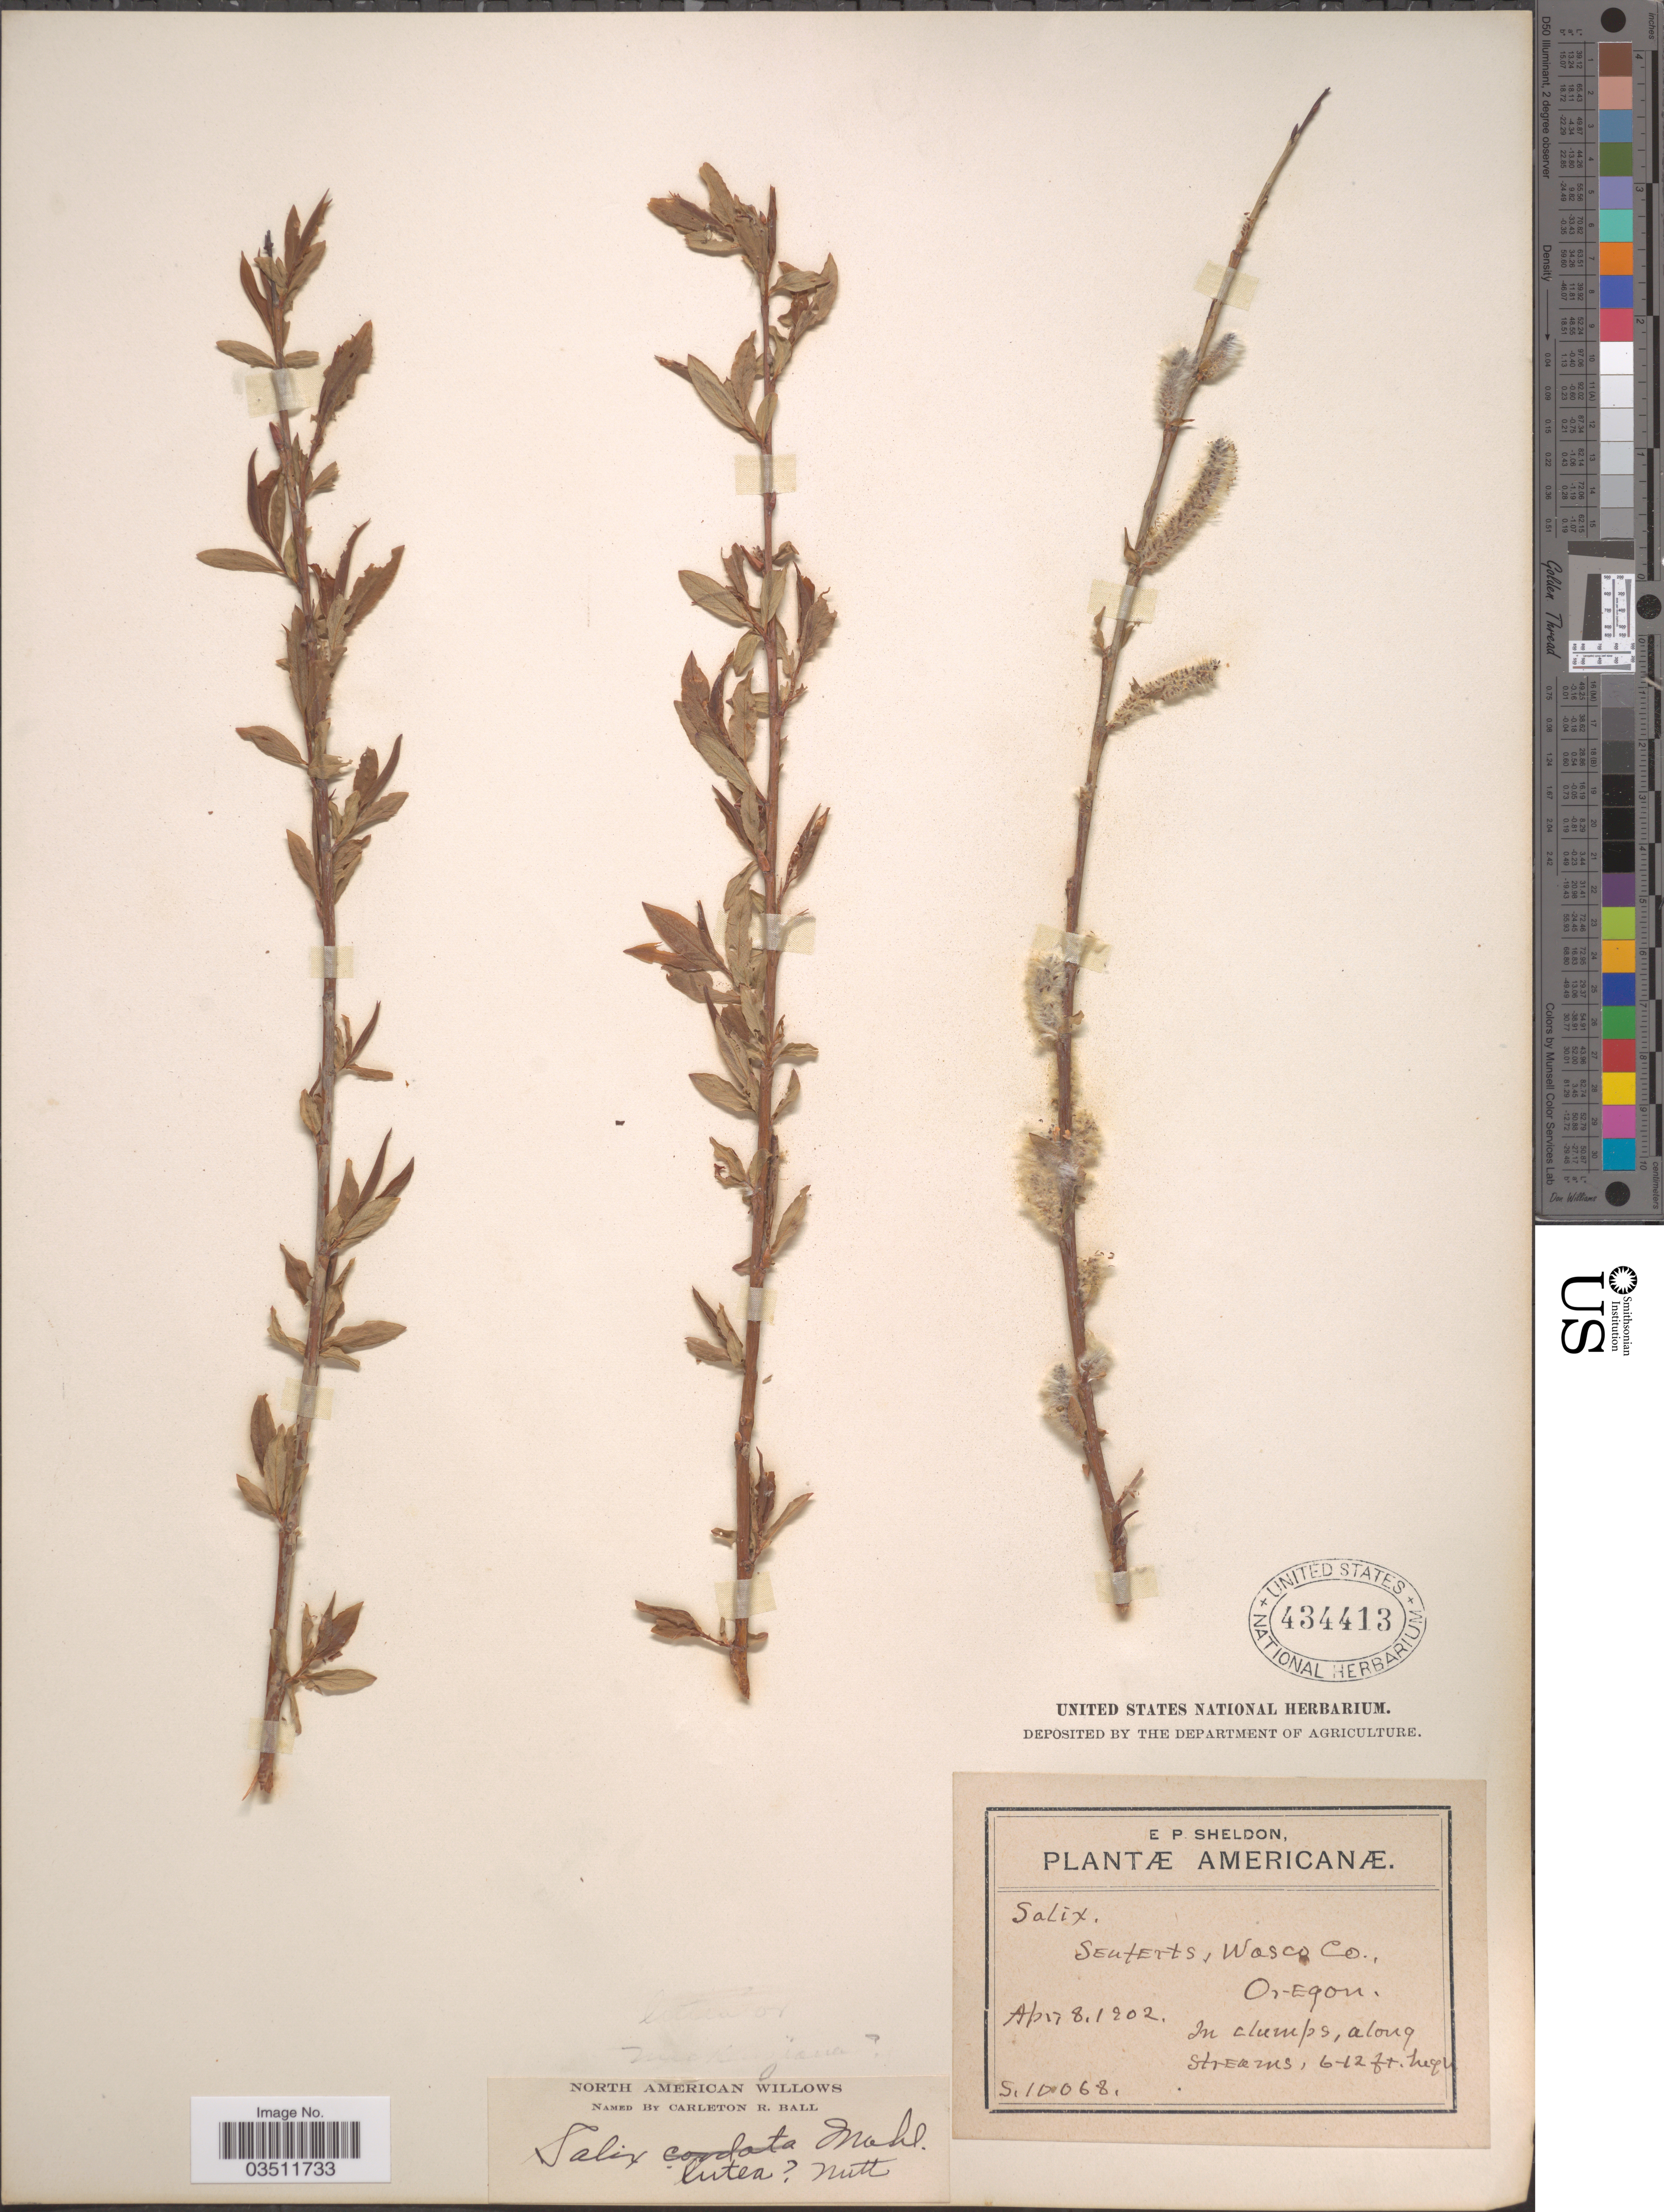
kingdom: Plantae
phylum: Tracheophyta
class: Magnoliopsida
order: Malpighiales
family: Salicaceae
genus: Salix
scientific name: Salix lutea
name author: Nutt.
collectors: E. P. Sheldon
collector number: S10068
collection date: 1902-04-08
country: United States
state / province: Oregon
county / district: Wasco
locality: Seuterts [interpreted], Wasco Co.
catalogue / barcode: US 434413